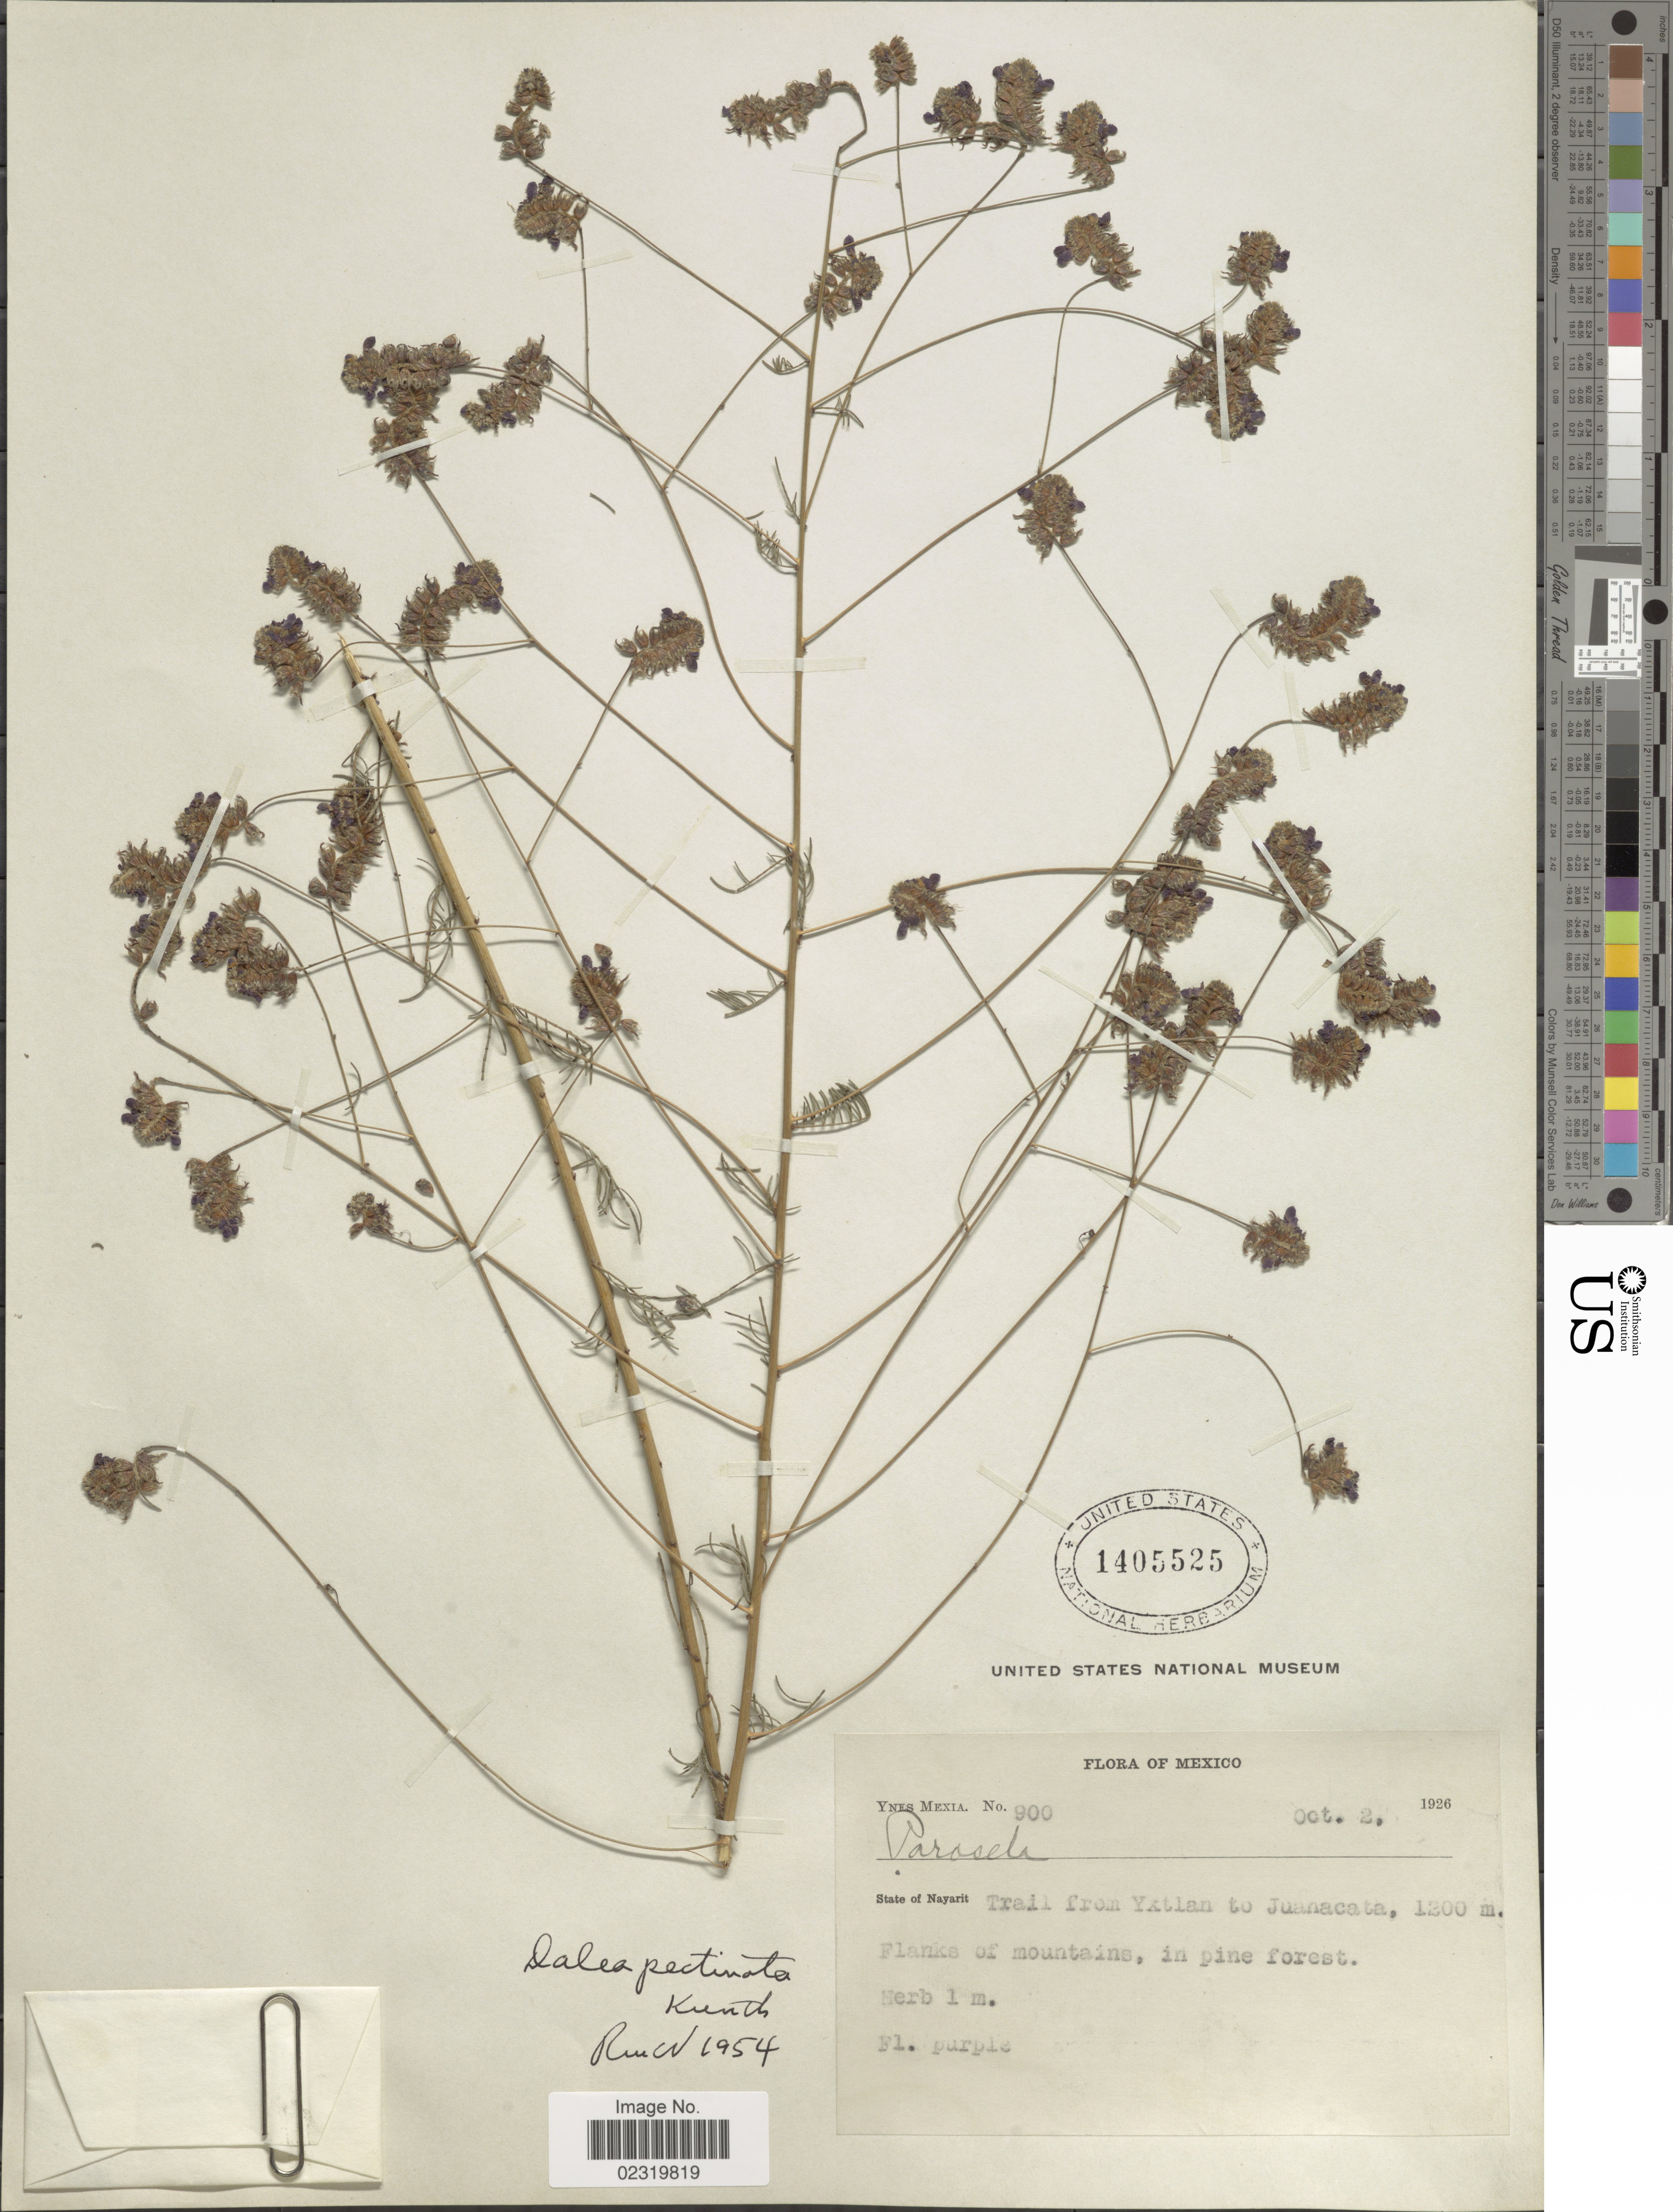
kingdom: Plantae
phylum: Tracheophyta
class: Magnoliopsida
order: Fabales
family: Fabaceae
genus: Dalea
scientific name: Dalea pectinata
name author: Kunth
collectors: Y. Mexia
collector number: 900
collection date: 1926-10-02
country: Mexico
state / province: Nayarit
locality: Trail from Yxtlan to Juanacata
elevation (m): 1200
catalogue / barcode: US 1405525